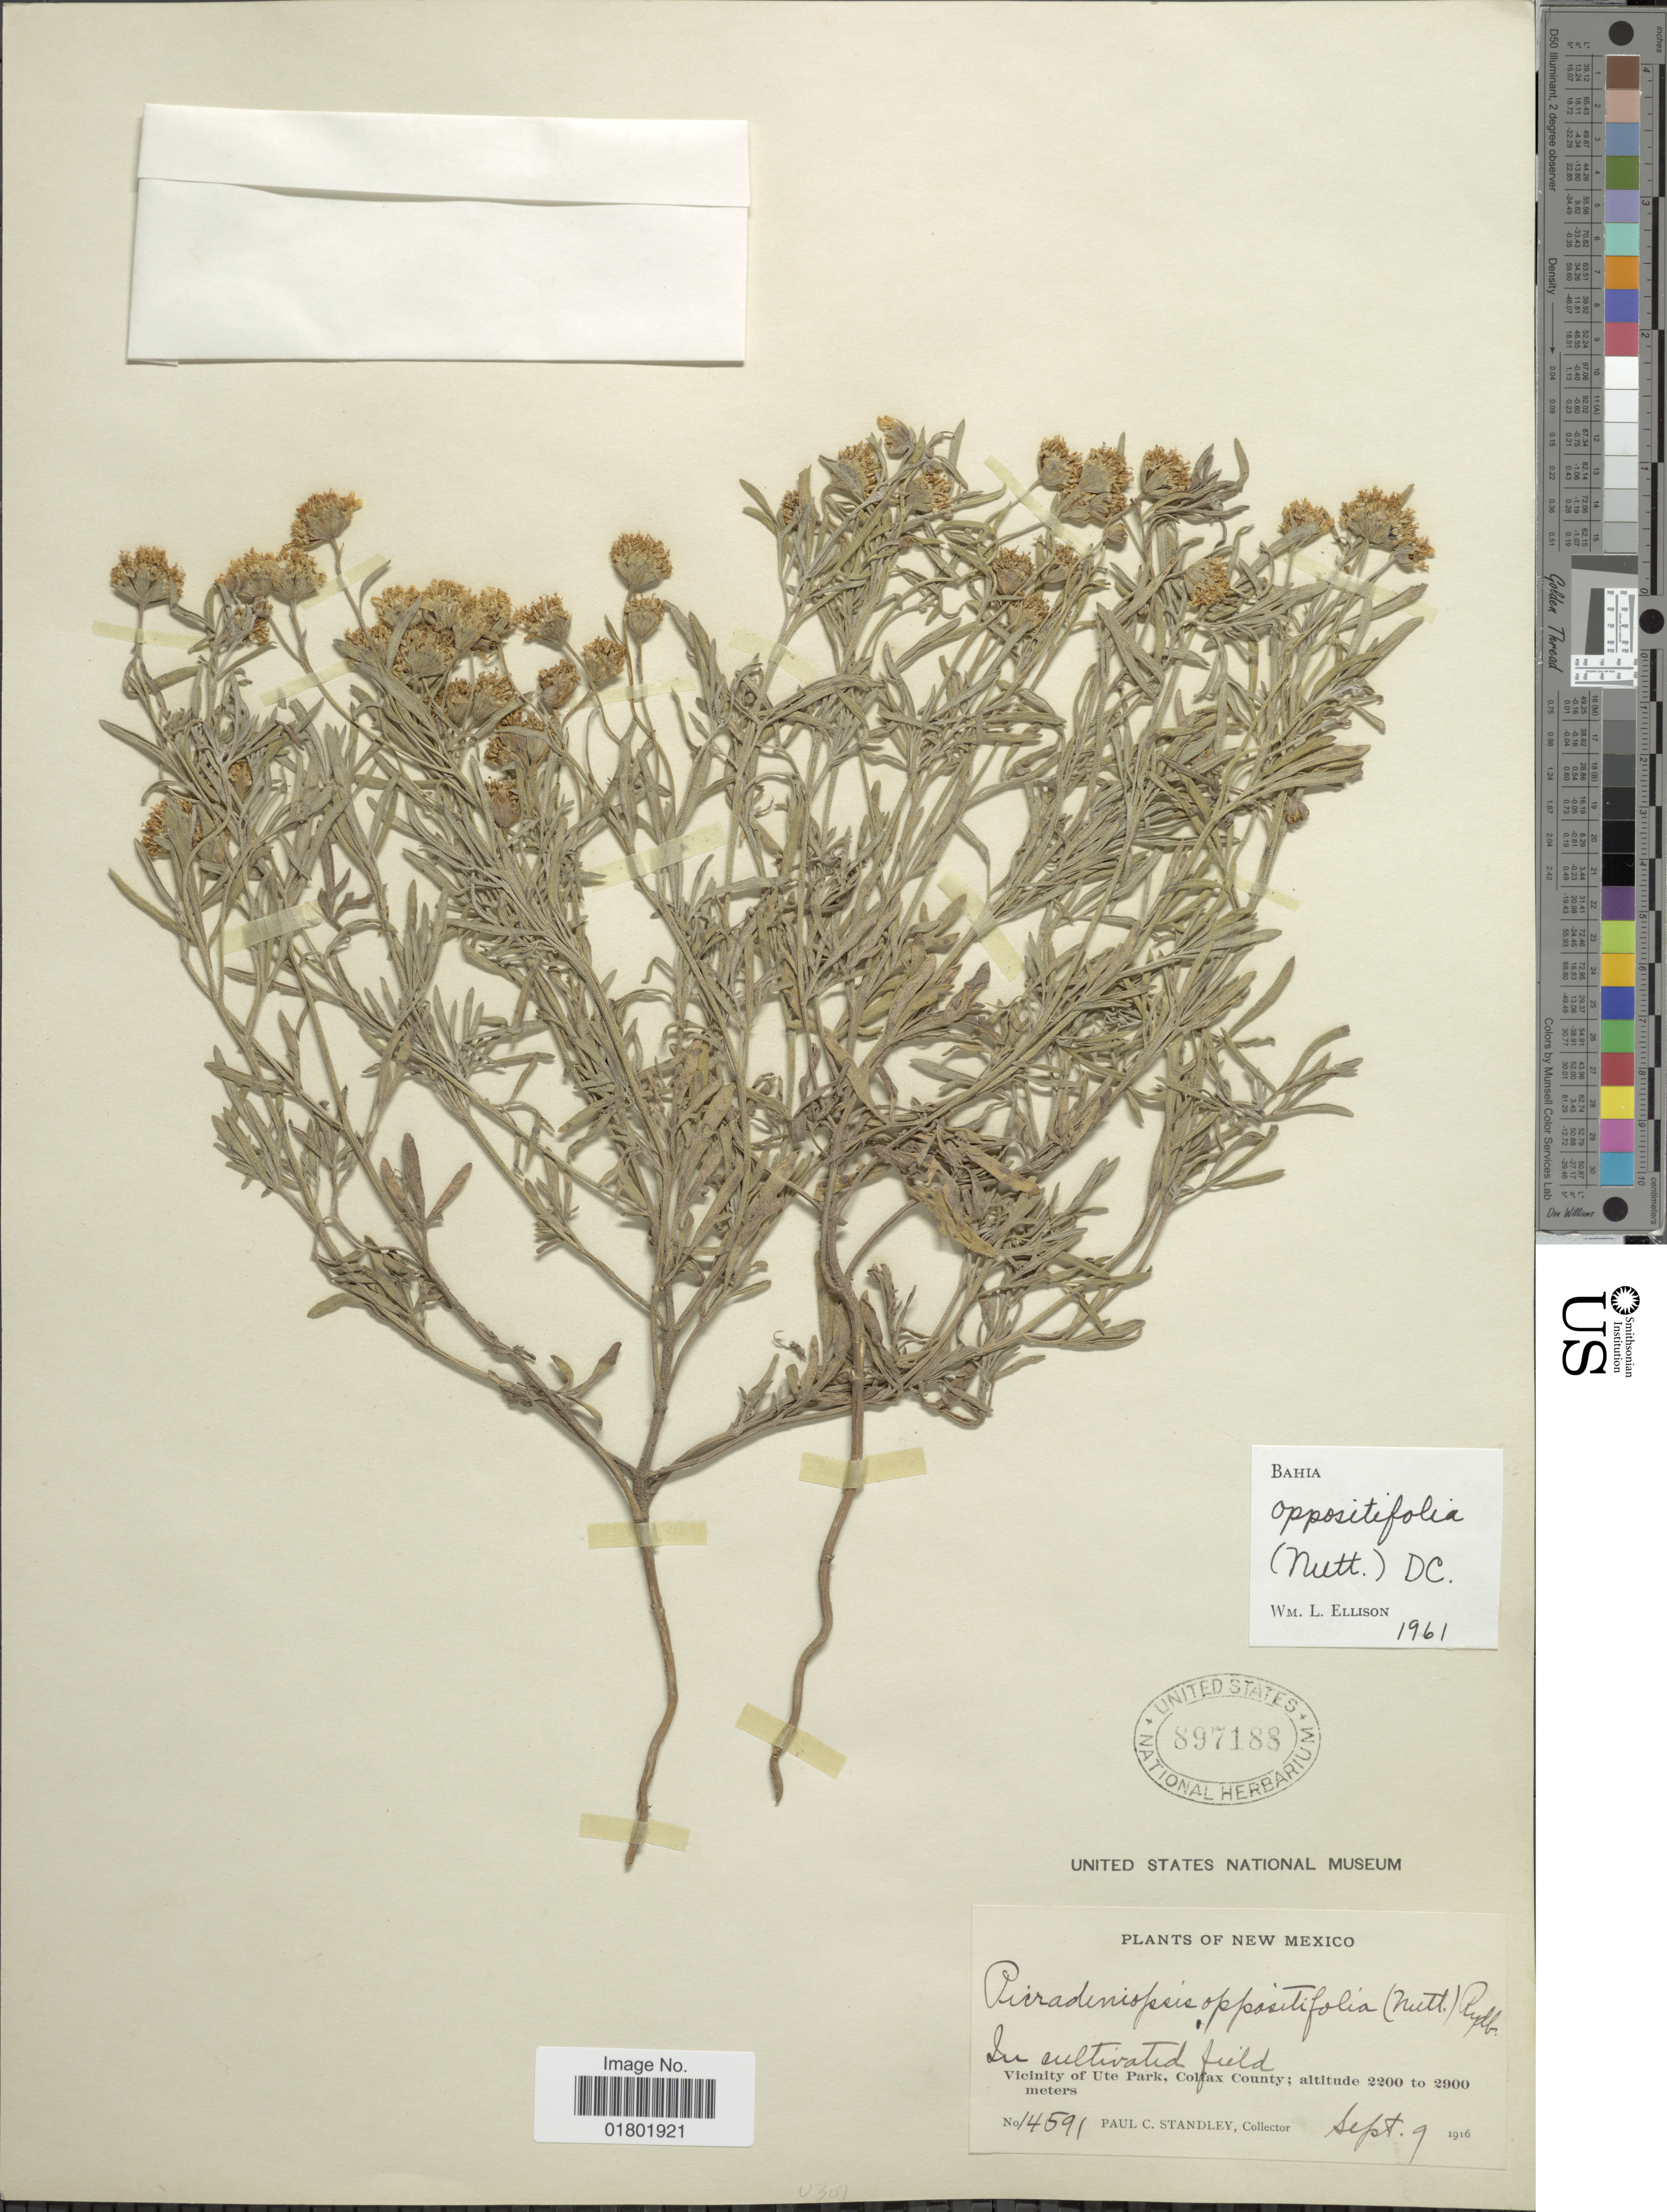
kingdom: Plantae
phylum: Tracheophyta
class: Magnoliopsida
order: Asterales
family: Asteraceae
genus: Bahia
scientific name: Bahia oppositifolia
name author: Nutt.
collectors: P. C. Standley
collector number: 14591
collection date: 1916-09-09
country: United States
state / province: New Mexico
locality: Vicinity of Ute Park, Colfax County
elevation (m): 2200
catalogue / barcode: US 897188